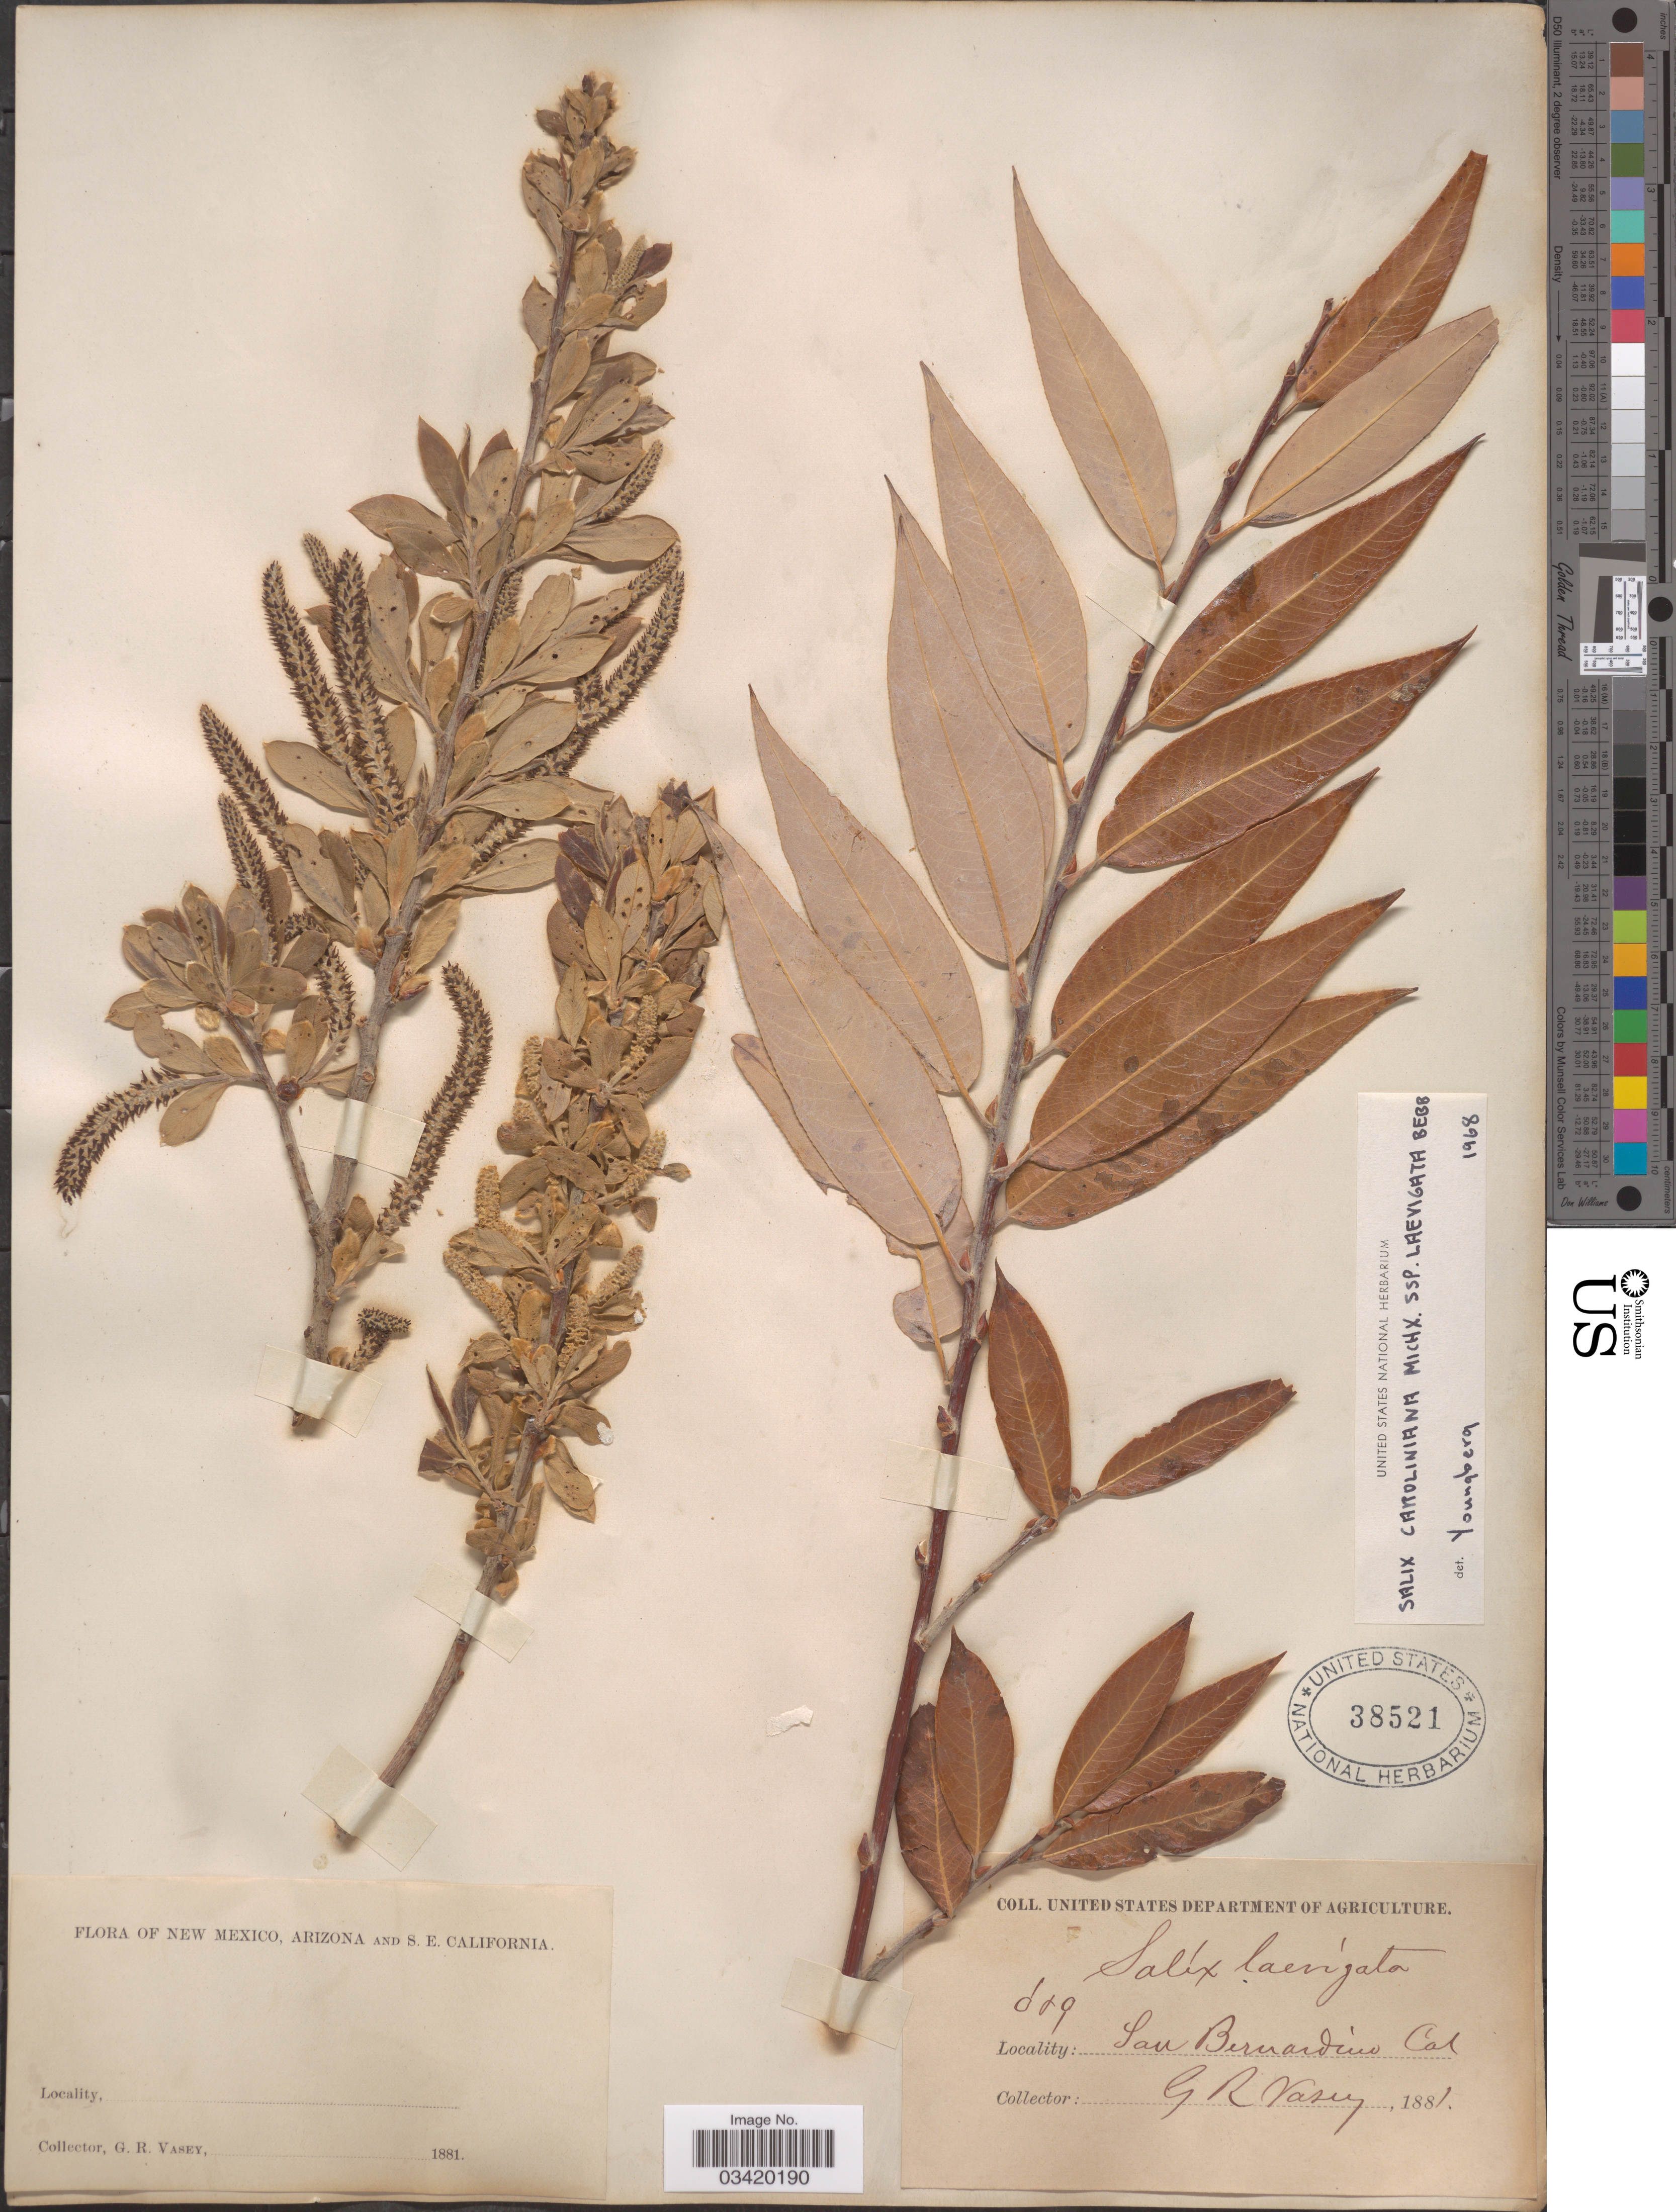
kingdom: Plantae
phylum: Tracheophyta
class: Magnoliopsida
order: Malpighiales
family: Salicaceae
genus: Salix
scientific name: Salix caroliniana subsp. laevigata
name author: Bebb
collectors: G. R. Vasey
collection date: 1881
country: United States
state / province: California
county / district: San Bernardino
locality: San Bernardino. S.E. California.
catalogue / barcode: US 38521